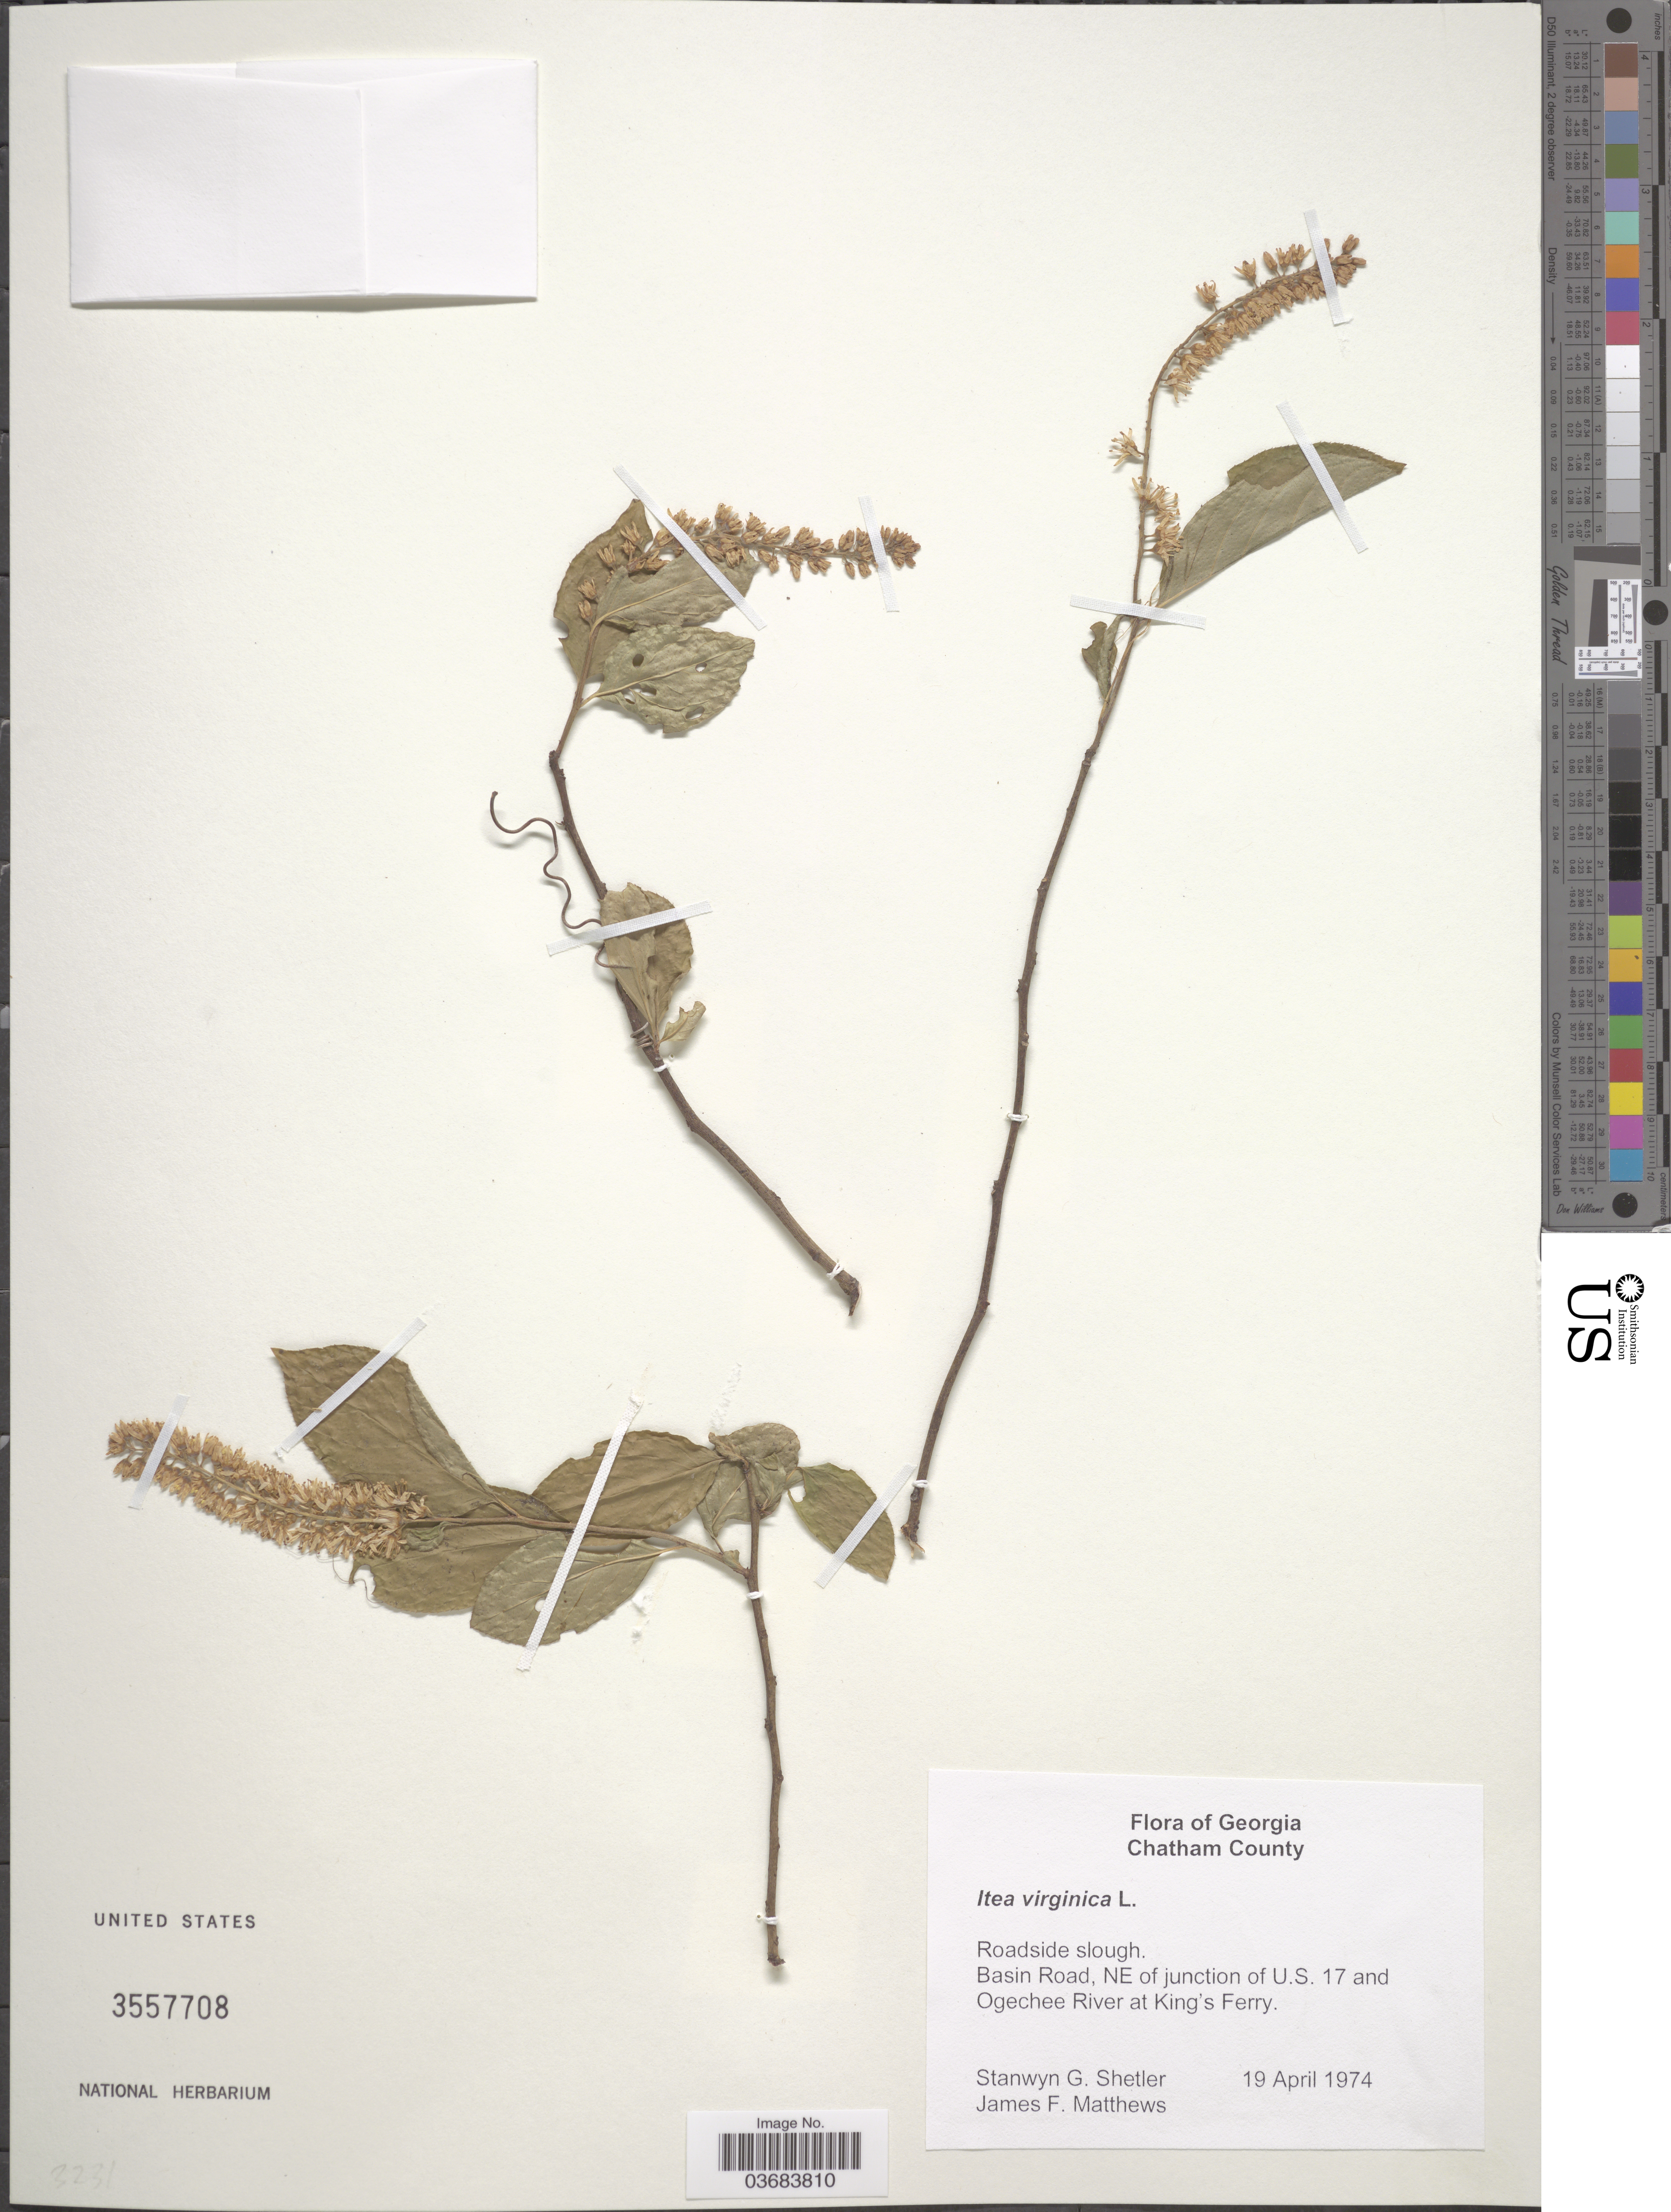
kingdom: Plantae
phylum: Tracheophyta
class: Magnoliopsida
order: Saxifragales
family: Iteaceae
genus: Itea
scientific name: Itea virginica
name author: L.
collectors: S. Shetler & J. F. Mathews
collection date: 1974-04-19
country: United States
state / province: Georgia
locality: Chatham County. Basin Road, NE of junction of U.S. 17 and Ogechee River at King's Ferry.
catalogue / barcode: US 3557708